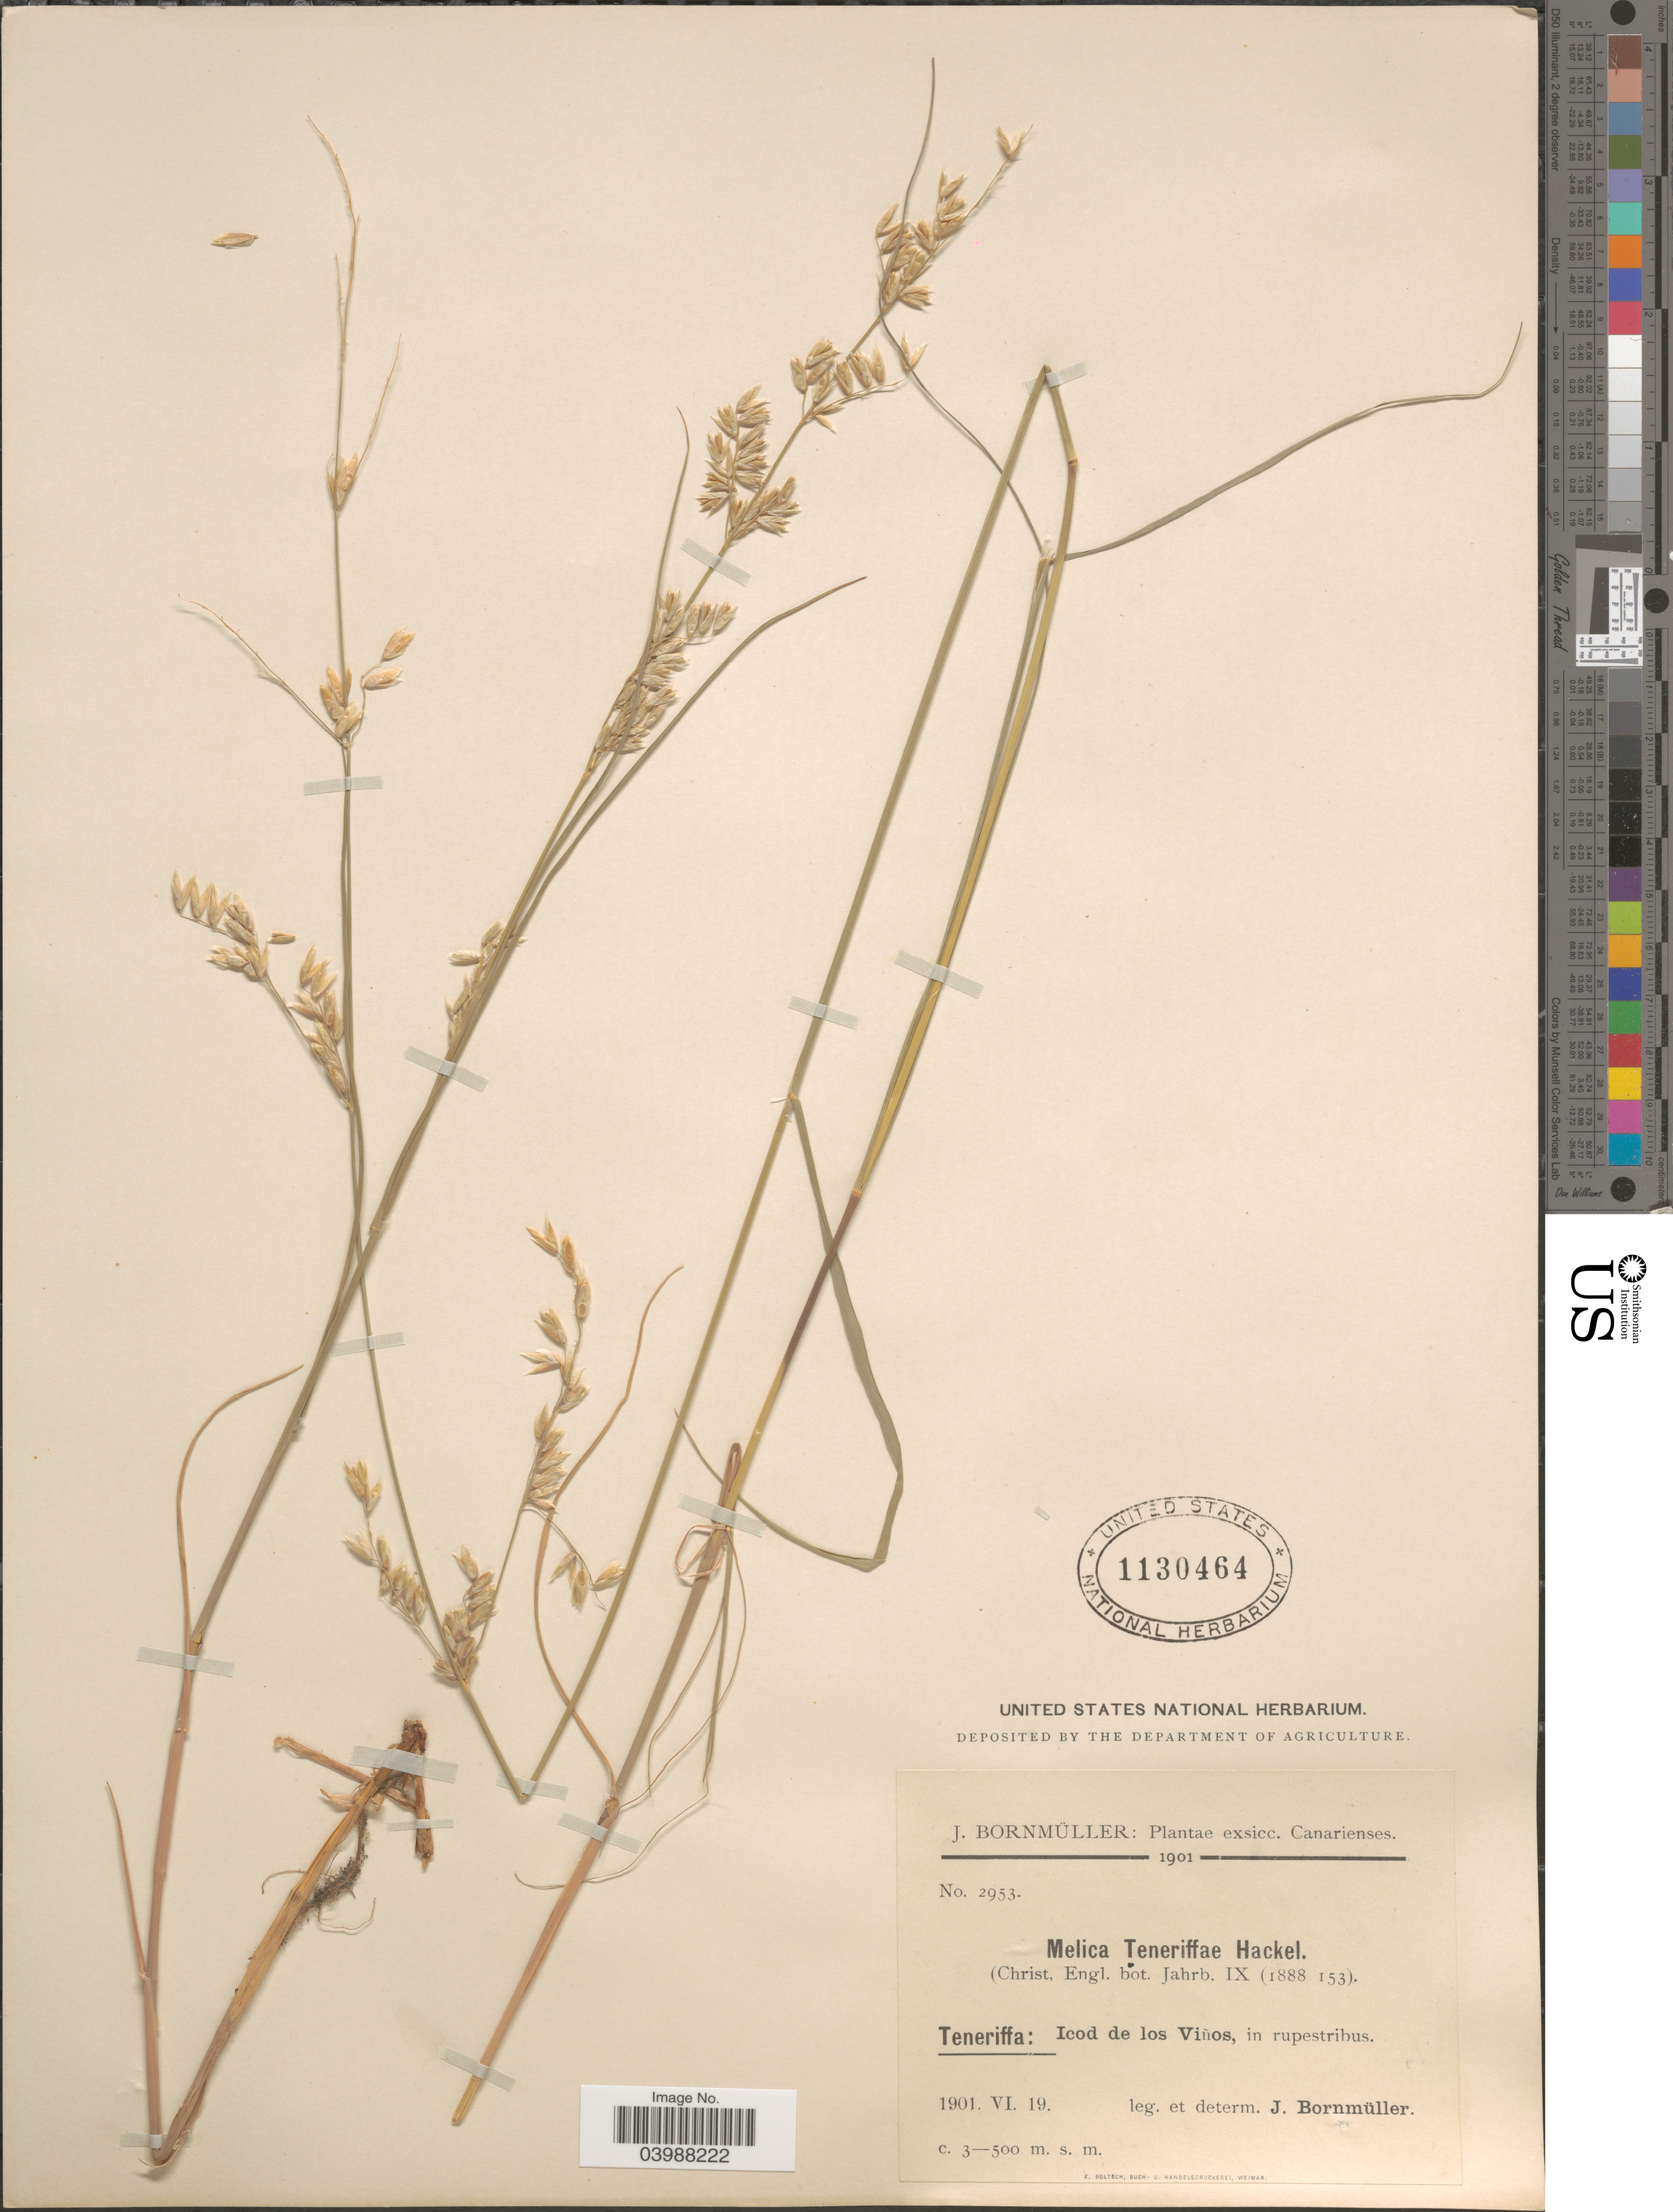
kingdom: Plantae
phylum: Tracheophyta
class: Liliopsida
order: Poales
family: Poaceae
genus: Melica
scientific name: Melica teneriffae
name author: Hack. ex Christ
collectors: J. Bornmüller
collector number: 2953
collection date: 1901-06-19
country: Spain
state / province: Canarias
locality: Canarienses. Teneriffa: Icod de los Viños, in rupestribus.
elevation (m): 300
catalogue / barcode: US 1130464